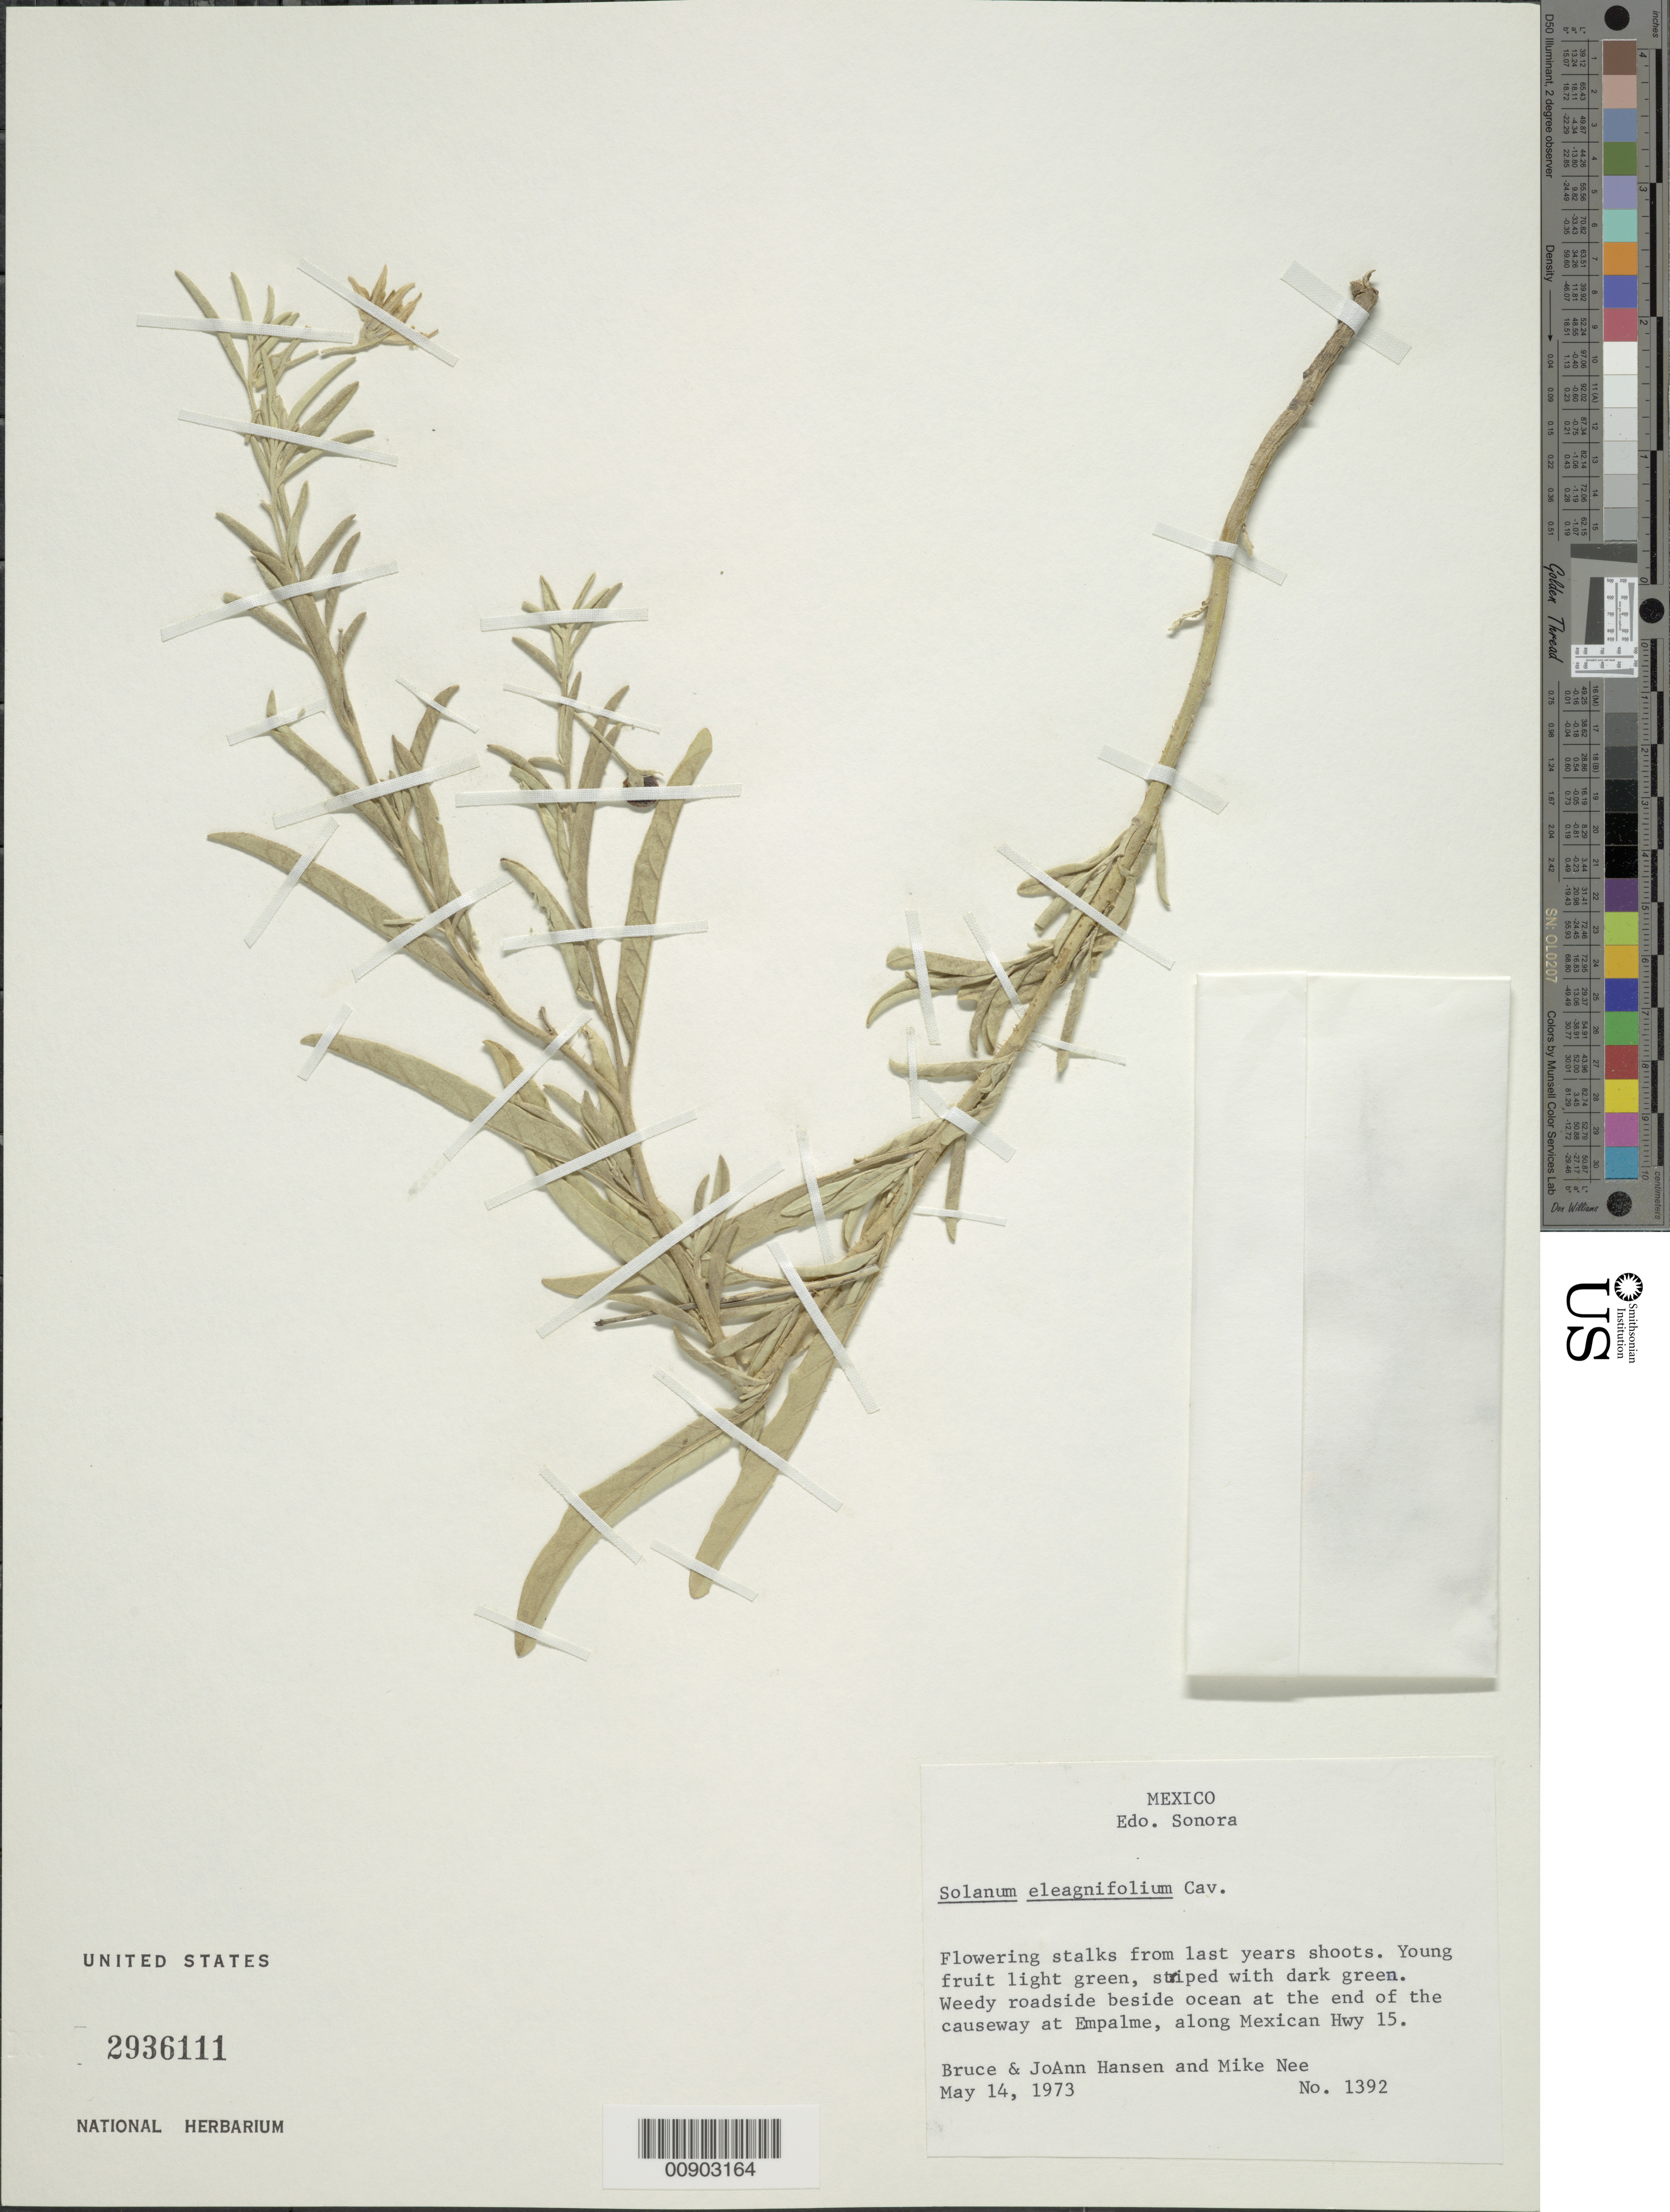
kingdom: Plantae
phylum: Tracheophyta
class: Magnoliopsida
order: Solanales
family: Solanaceae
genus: Solanum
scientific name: Solanum elaeagnifolium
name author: Cav.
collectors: B. Hansen, J. Hansen & M. Nee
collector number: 1392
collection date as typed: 14 May 1973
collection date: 1973-05-14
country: Mexico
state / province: Sonora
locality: At the end of the causeway at Empalme, along Mexican Hwy, 15.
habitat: Weedy roadside beside ocean.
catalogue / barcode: US 2936111